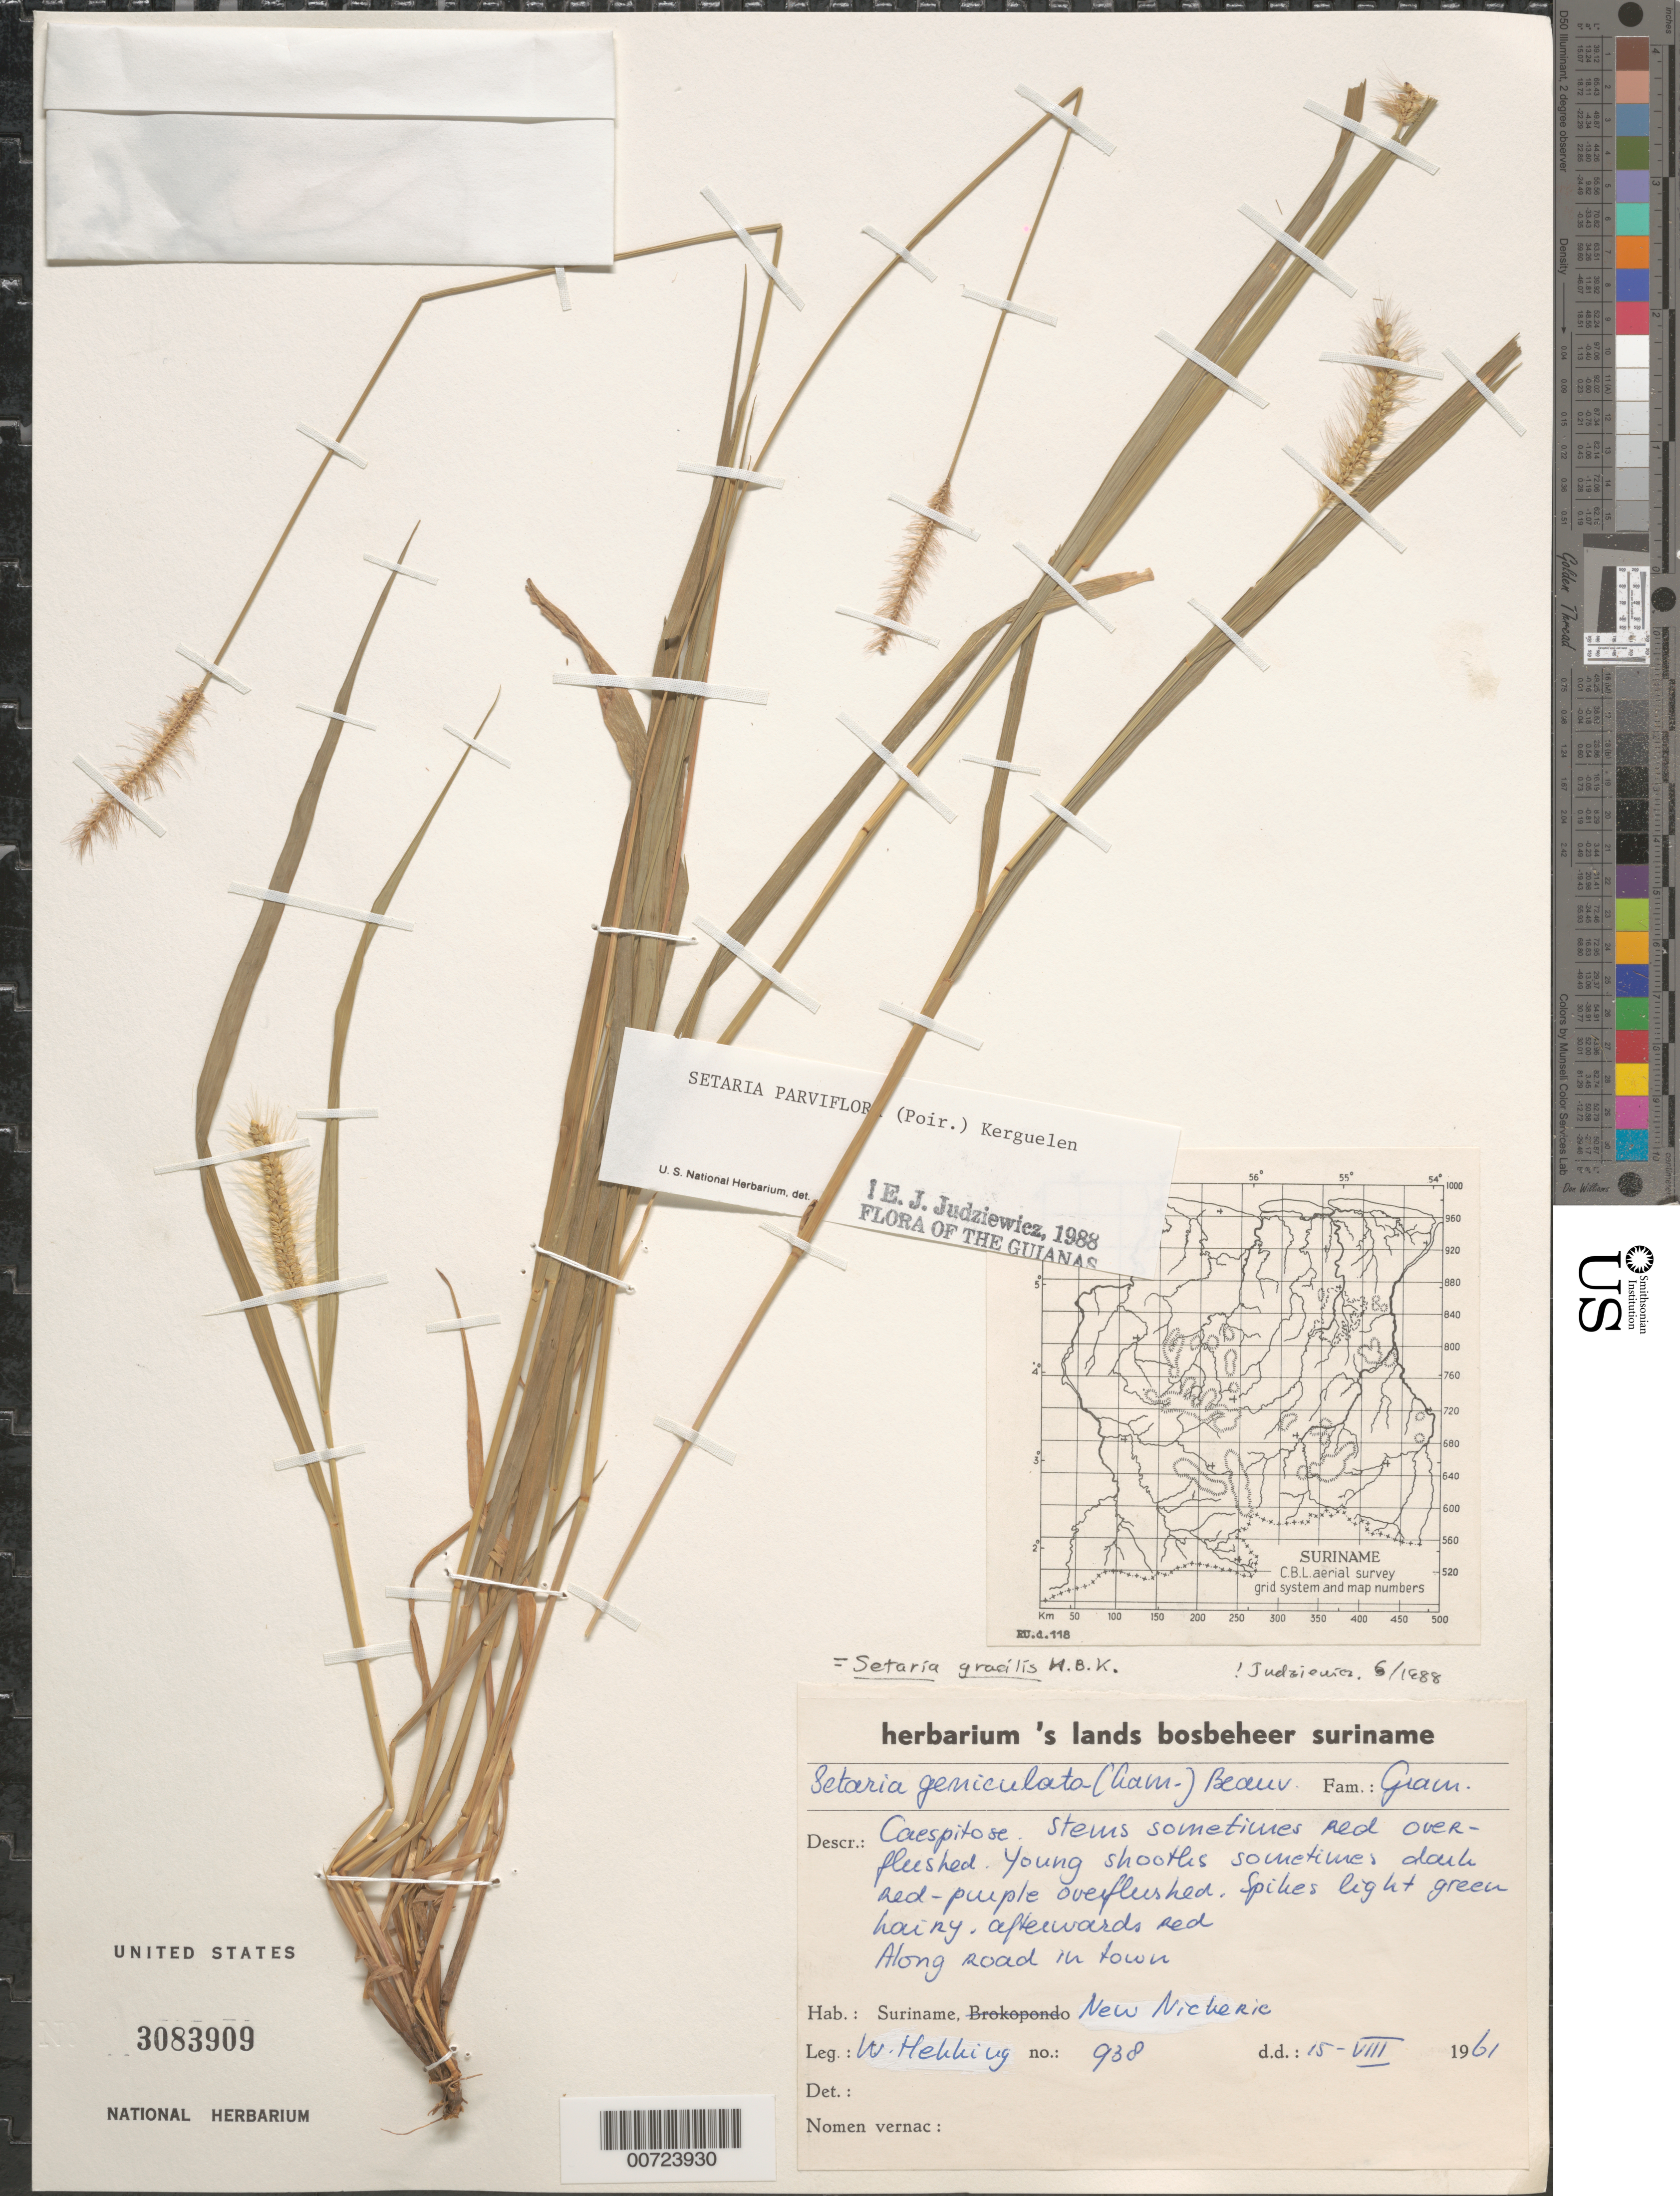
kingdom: Plantae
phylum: Tracheophyta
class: Liliopsida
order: Poales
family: Poaceae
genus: Setaria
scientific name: Setaria parviflora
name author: (Poir.) Kerguélen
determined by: Judziewicz, E. J.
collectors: W. H. A. Hekking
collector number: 938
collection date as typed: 15-Aug-61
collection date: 1961-08-15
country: Suriname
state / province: Nickerie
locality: Nieuw Nickerie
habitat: Along road in town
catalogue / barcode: US 3083909